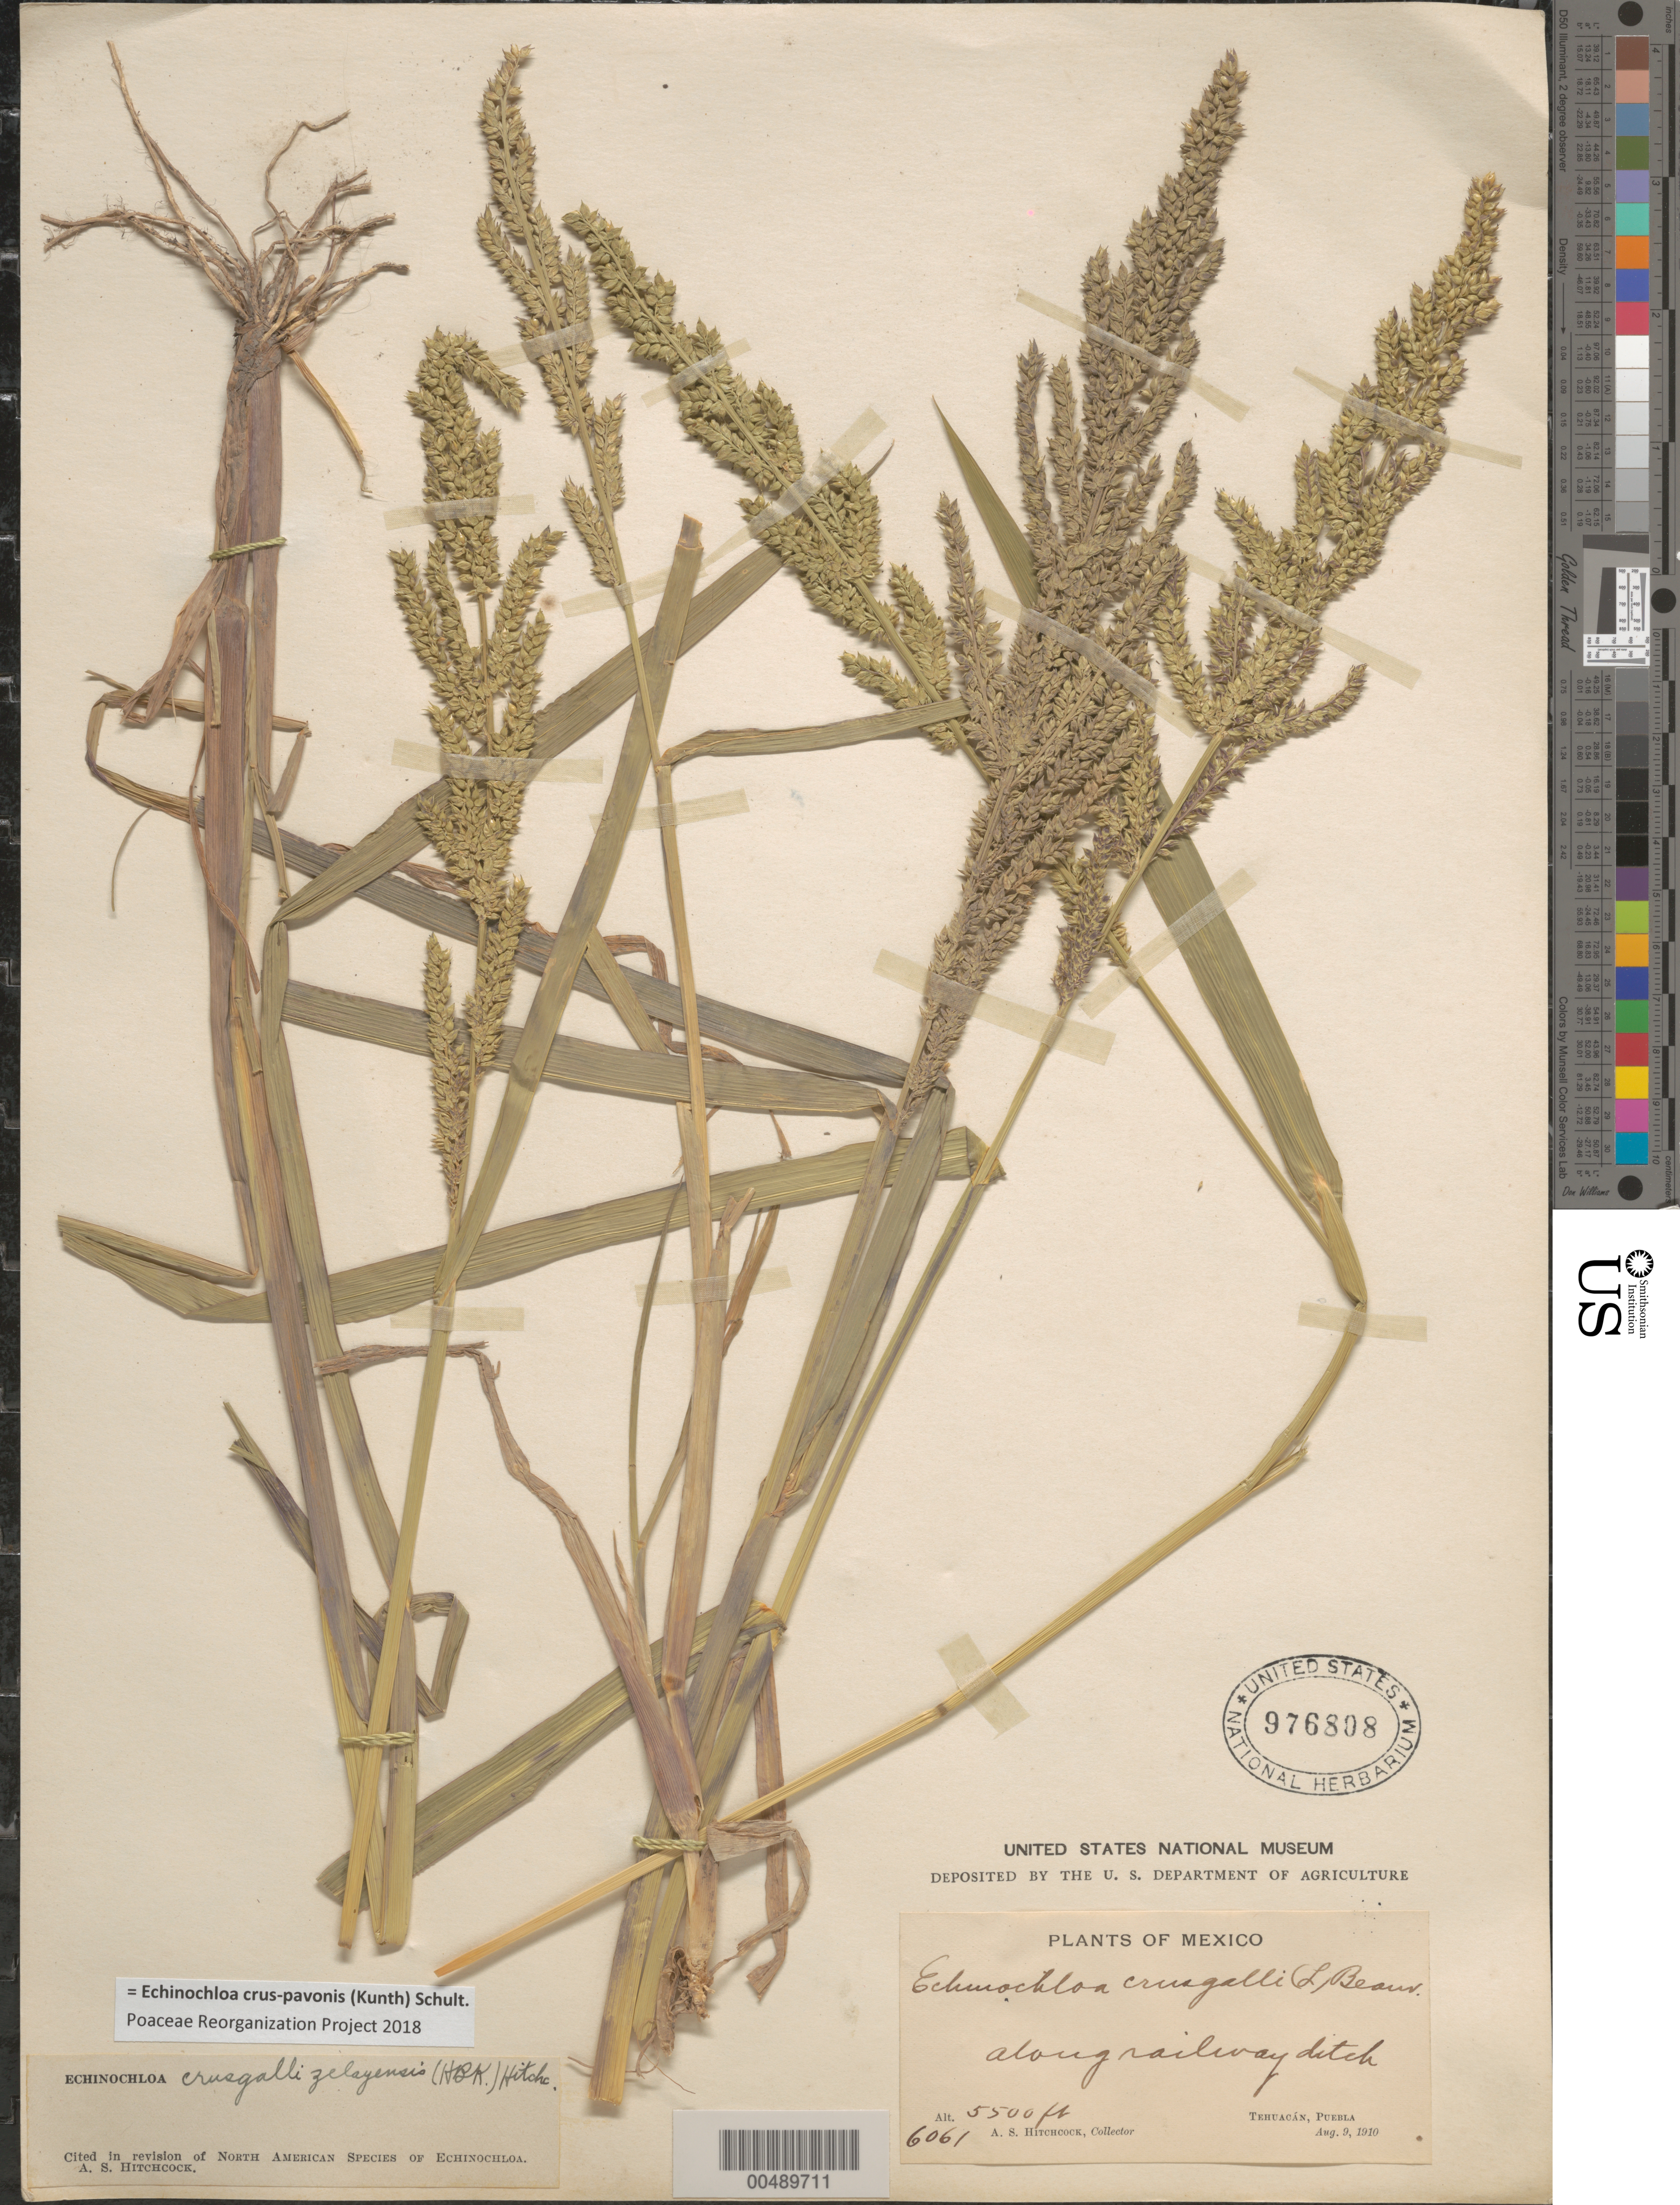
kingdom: Plantae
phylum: Tracheophyta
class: Liliopsida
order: Poales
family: Poaceae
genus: Echinochloa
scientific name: Echinochloa crus-pavonis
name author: (Kunth) Schult.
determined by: Poaceae Reorganization Project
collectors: A. S. Hitchcock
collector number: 6061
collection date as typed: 9 Aug 1910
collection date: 1910-08-09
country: Mexico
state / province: Puebla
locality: Tehuacán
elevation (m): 1676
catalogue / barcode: US 976808